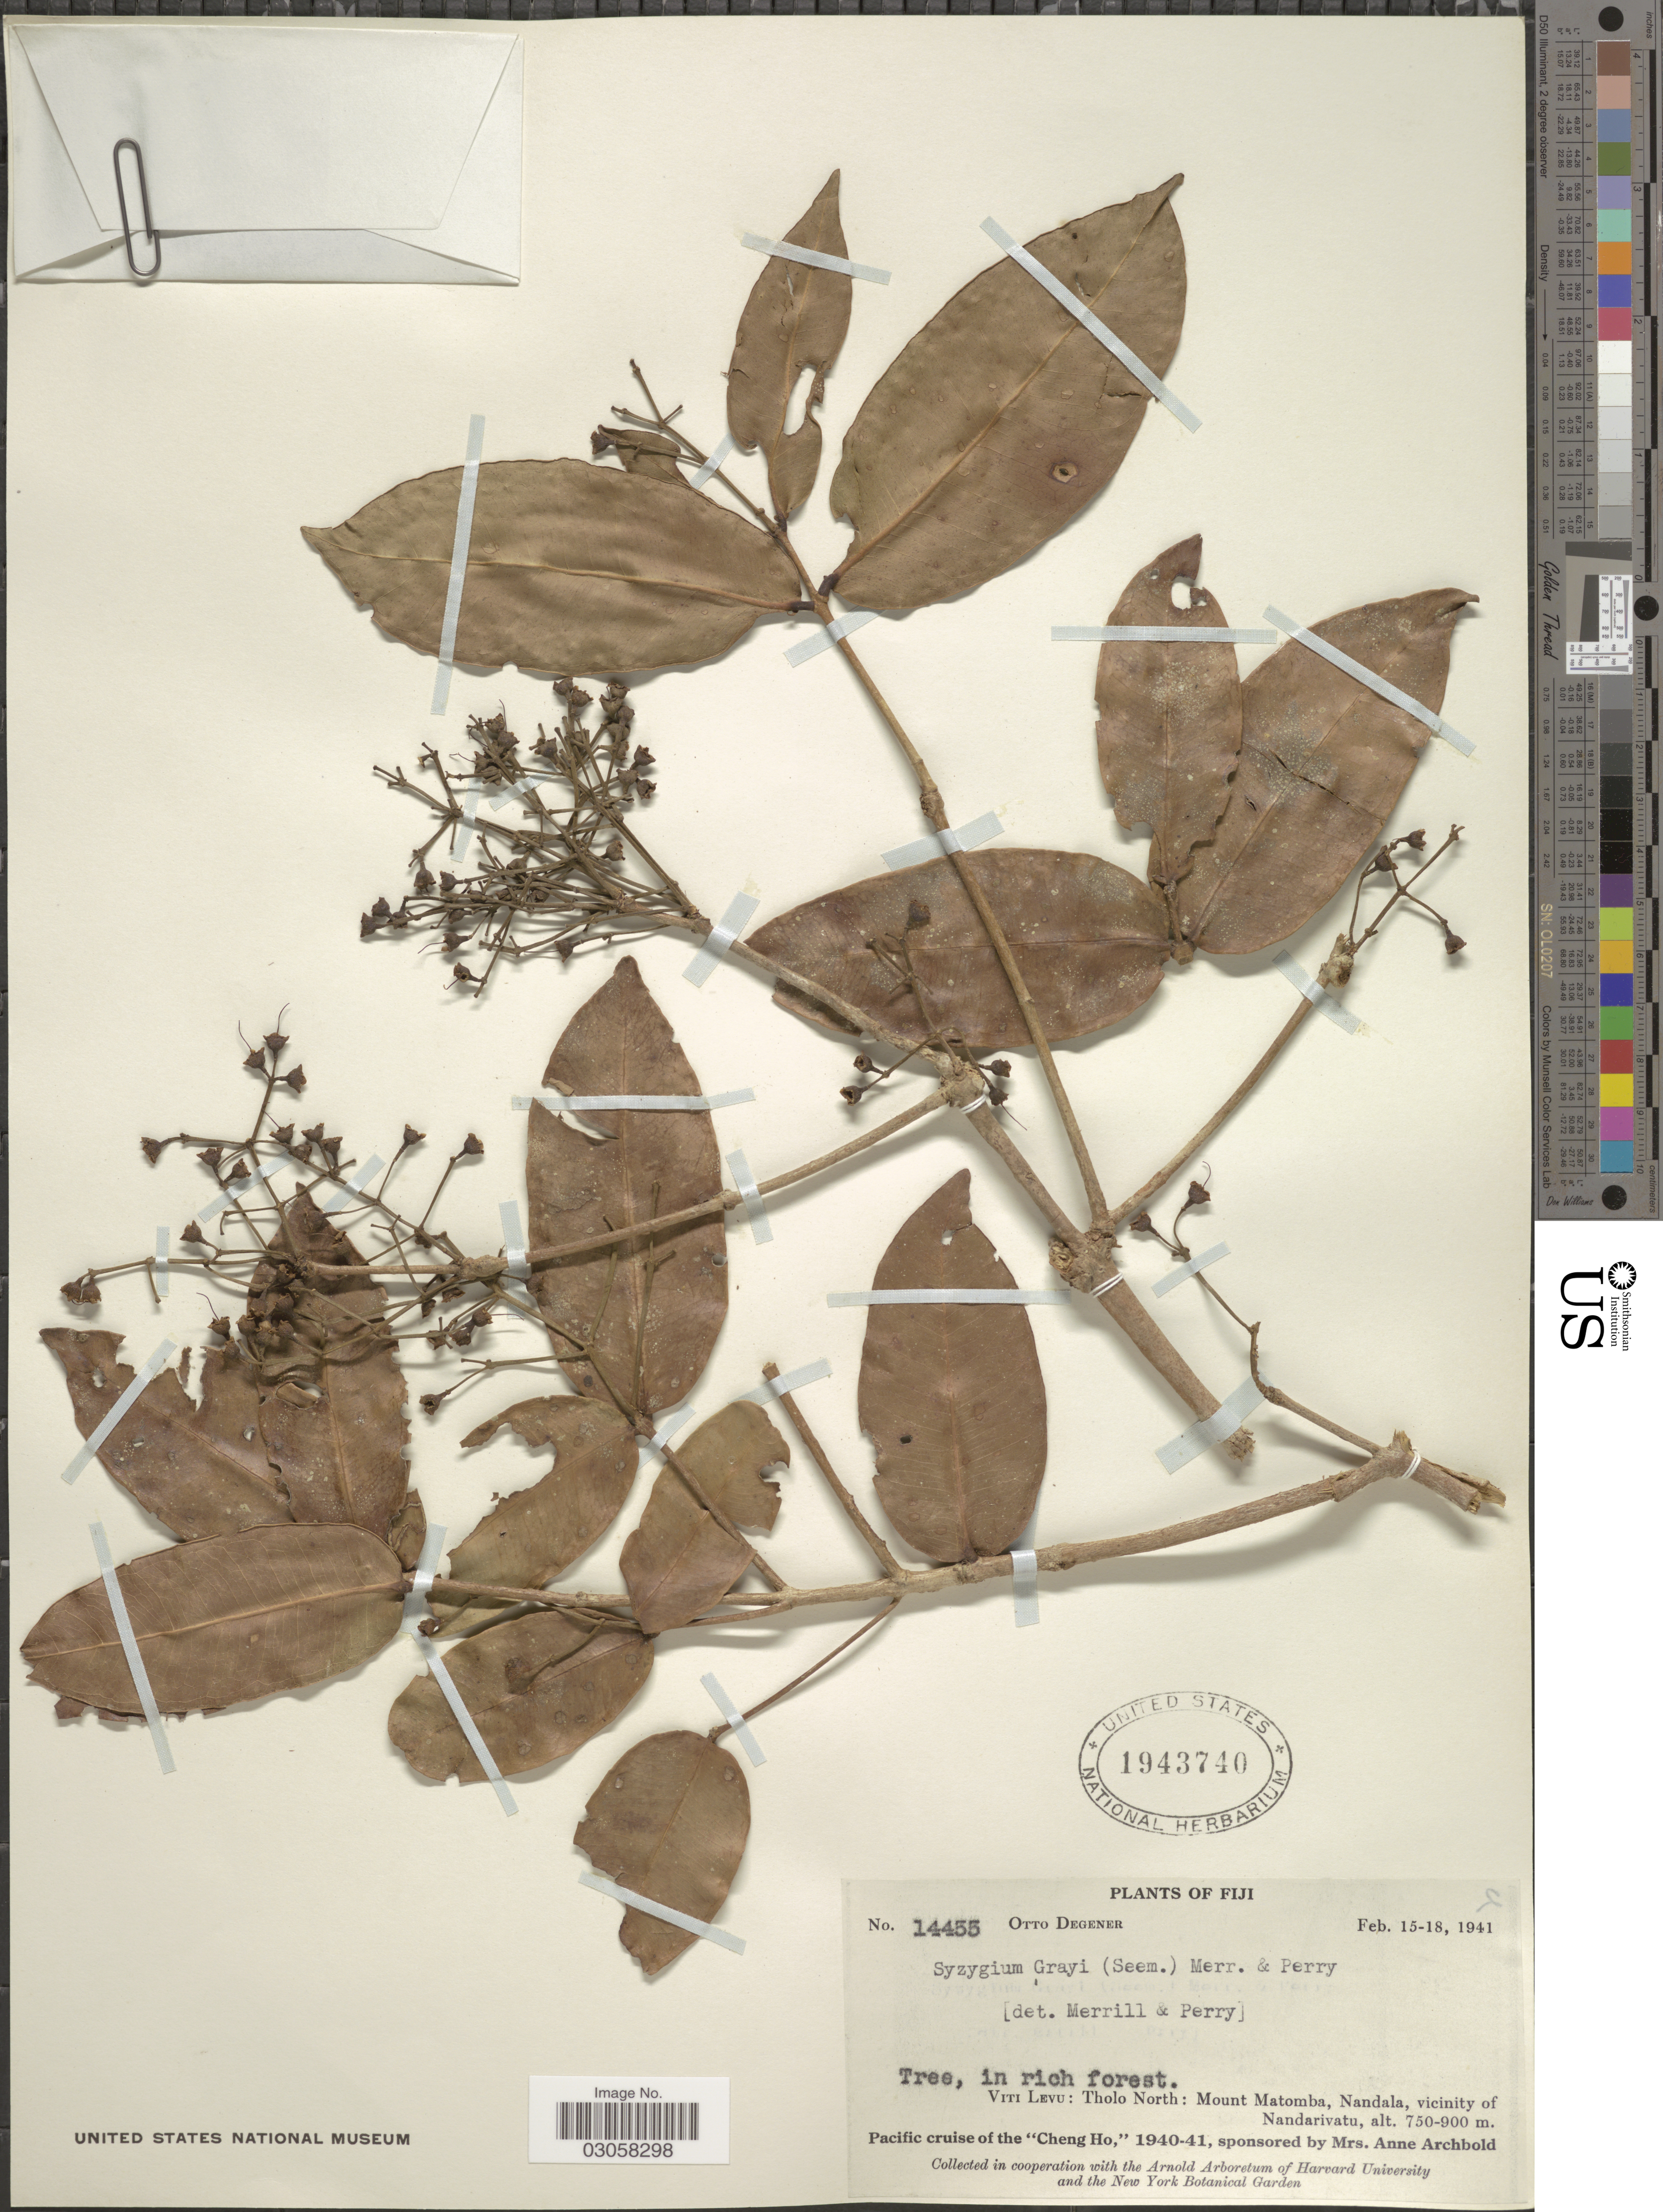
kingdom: Plantae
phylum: Tracheophyta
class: Magnoliopsida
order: Myrtales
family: Myrtaceae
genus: Syzygium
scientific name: Syzygium grayi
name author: (Seem.) Merr. & L.M. Perry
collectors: O. Degener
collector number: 14453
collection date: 1941-02-15/1941-02-18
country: Fiji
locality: Viti Levu: Tholo North: Mount Matomba, Nandala, vicinity of Nandarivatu.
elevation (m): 750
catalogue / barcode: US 1943740